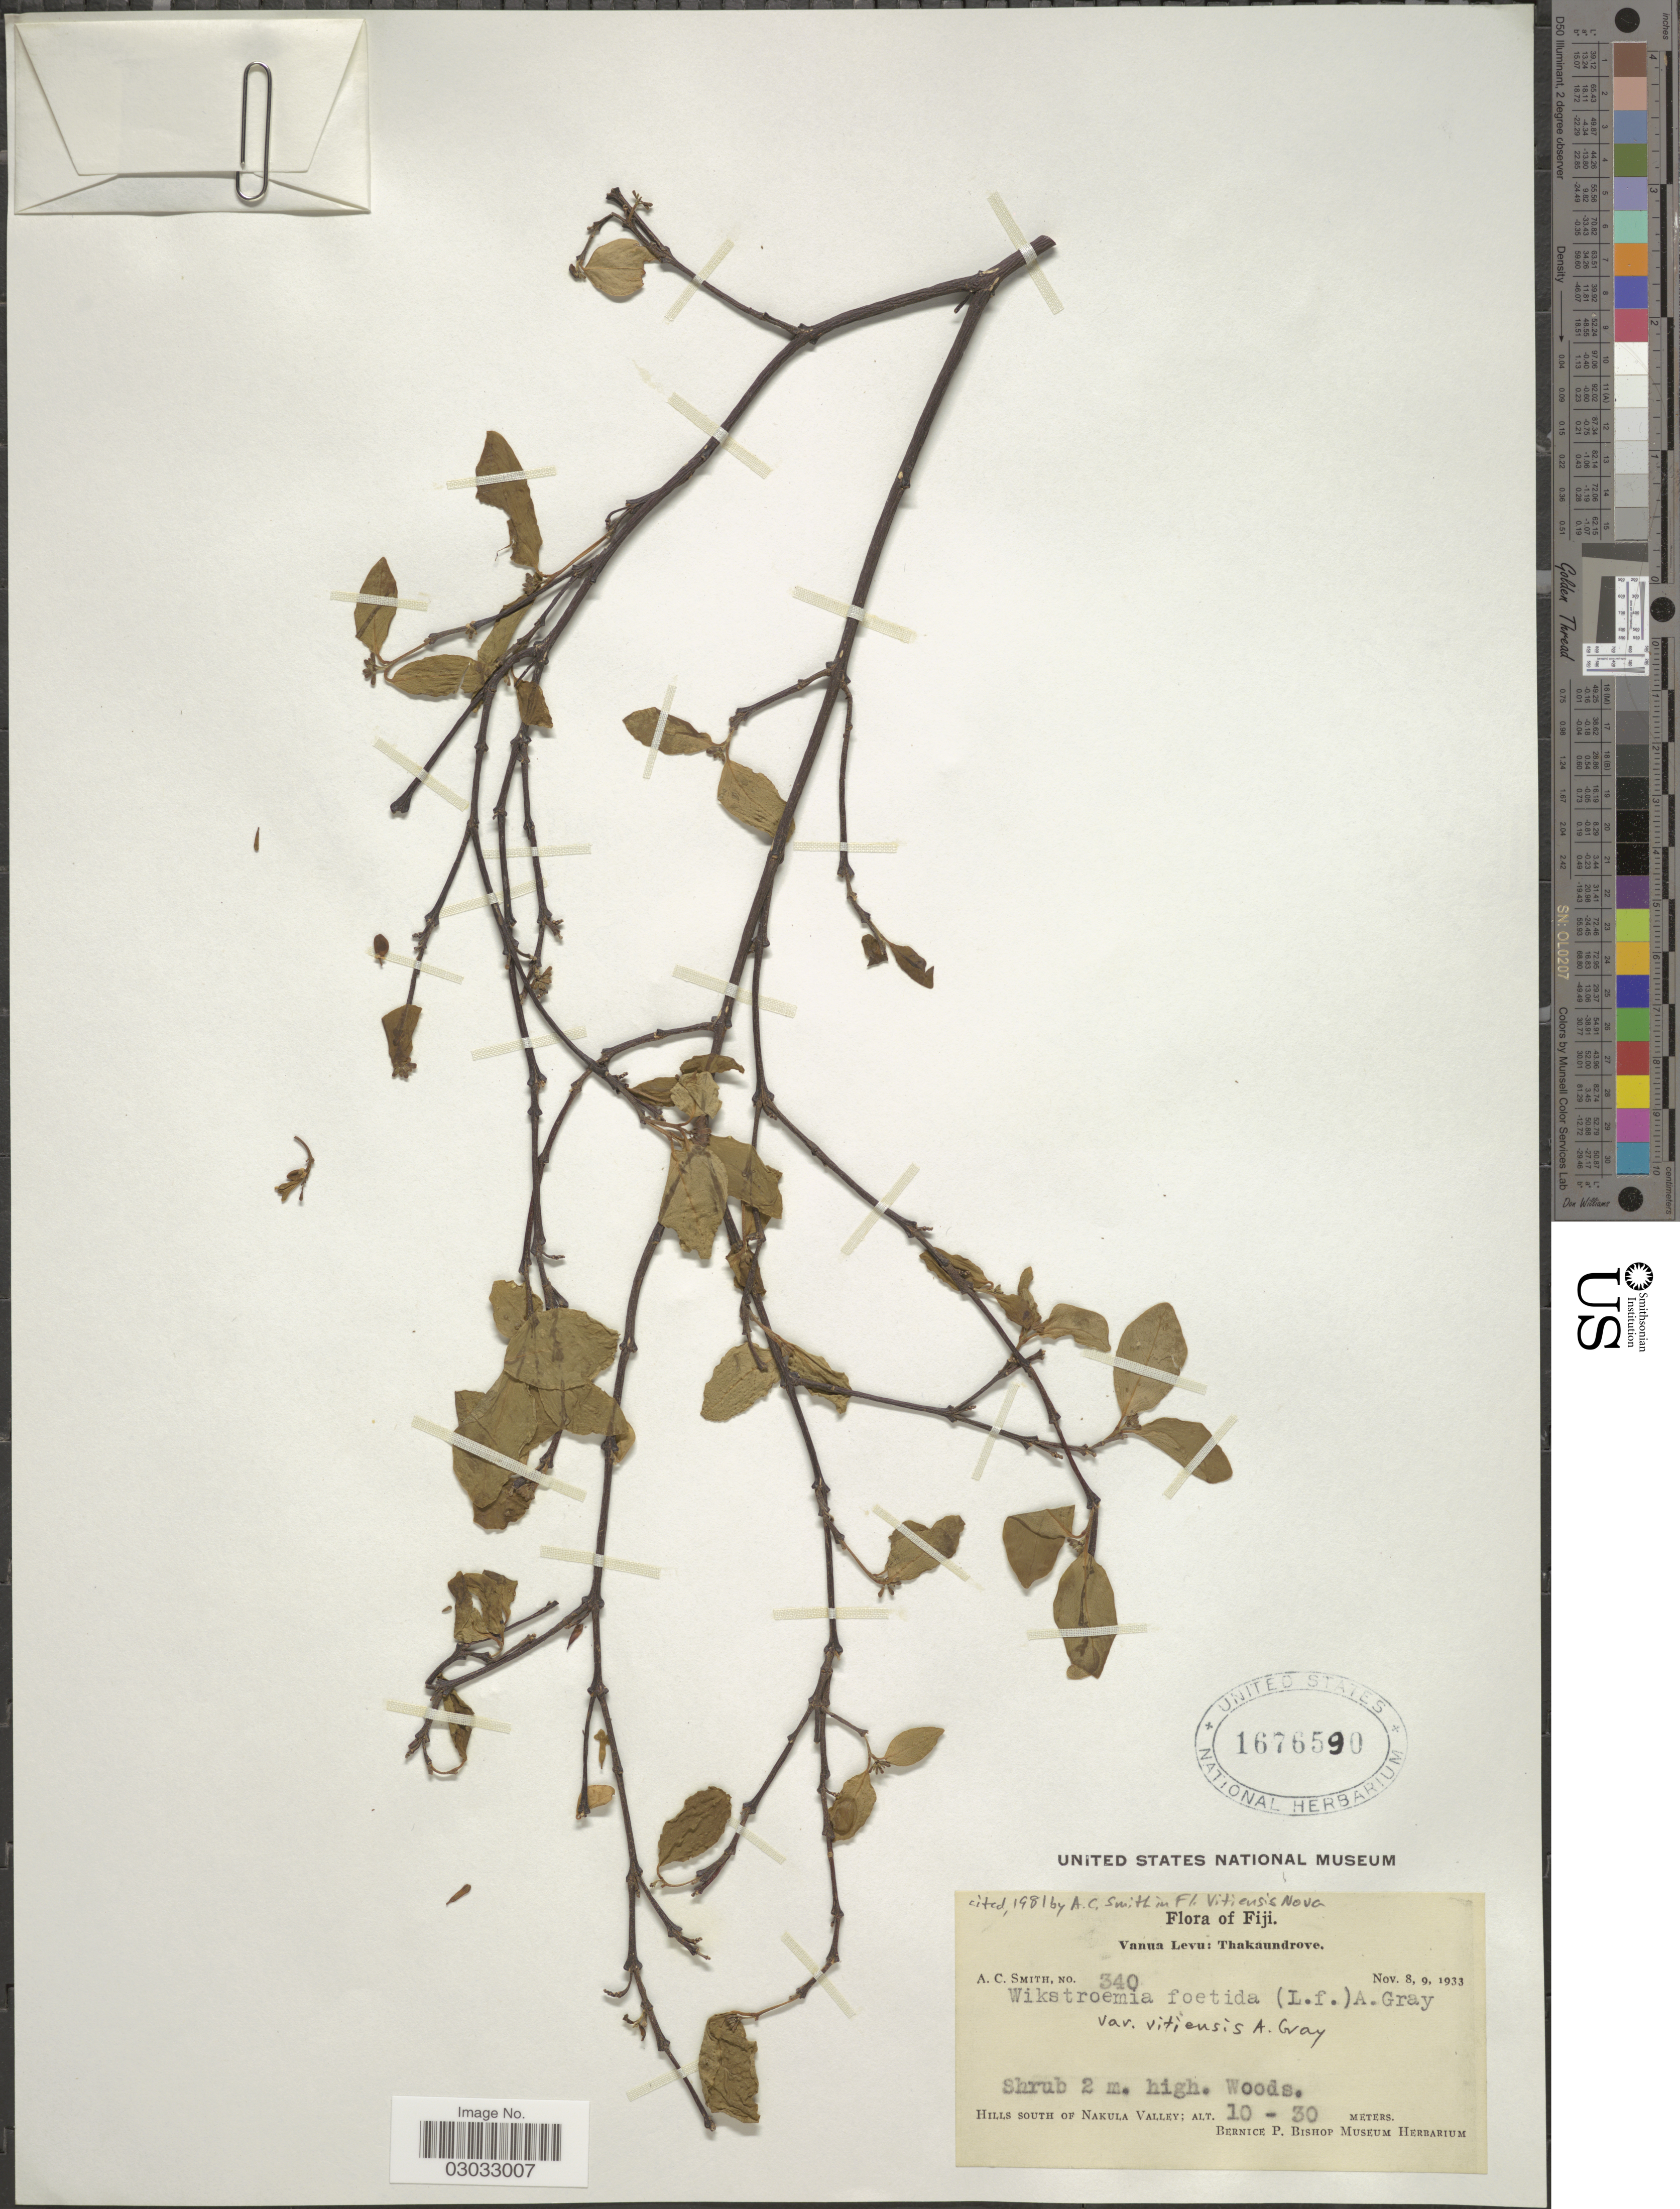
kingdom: Plantae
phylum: Tracheophyta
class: Magnoliopsida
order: Malvales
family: Thymelaeaceae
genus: Wikstroemia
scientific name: Wikstroemia coriacea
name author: Seem.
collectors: A. C. Smith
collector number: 340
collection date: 1933-11-08/1933-11-09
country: Fiji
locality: Vanua Levu: Thakaundrove. Hills South of Nakula Valley.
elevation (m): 10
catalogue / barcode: US 1676590